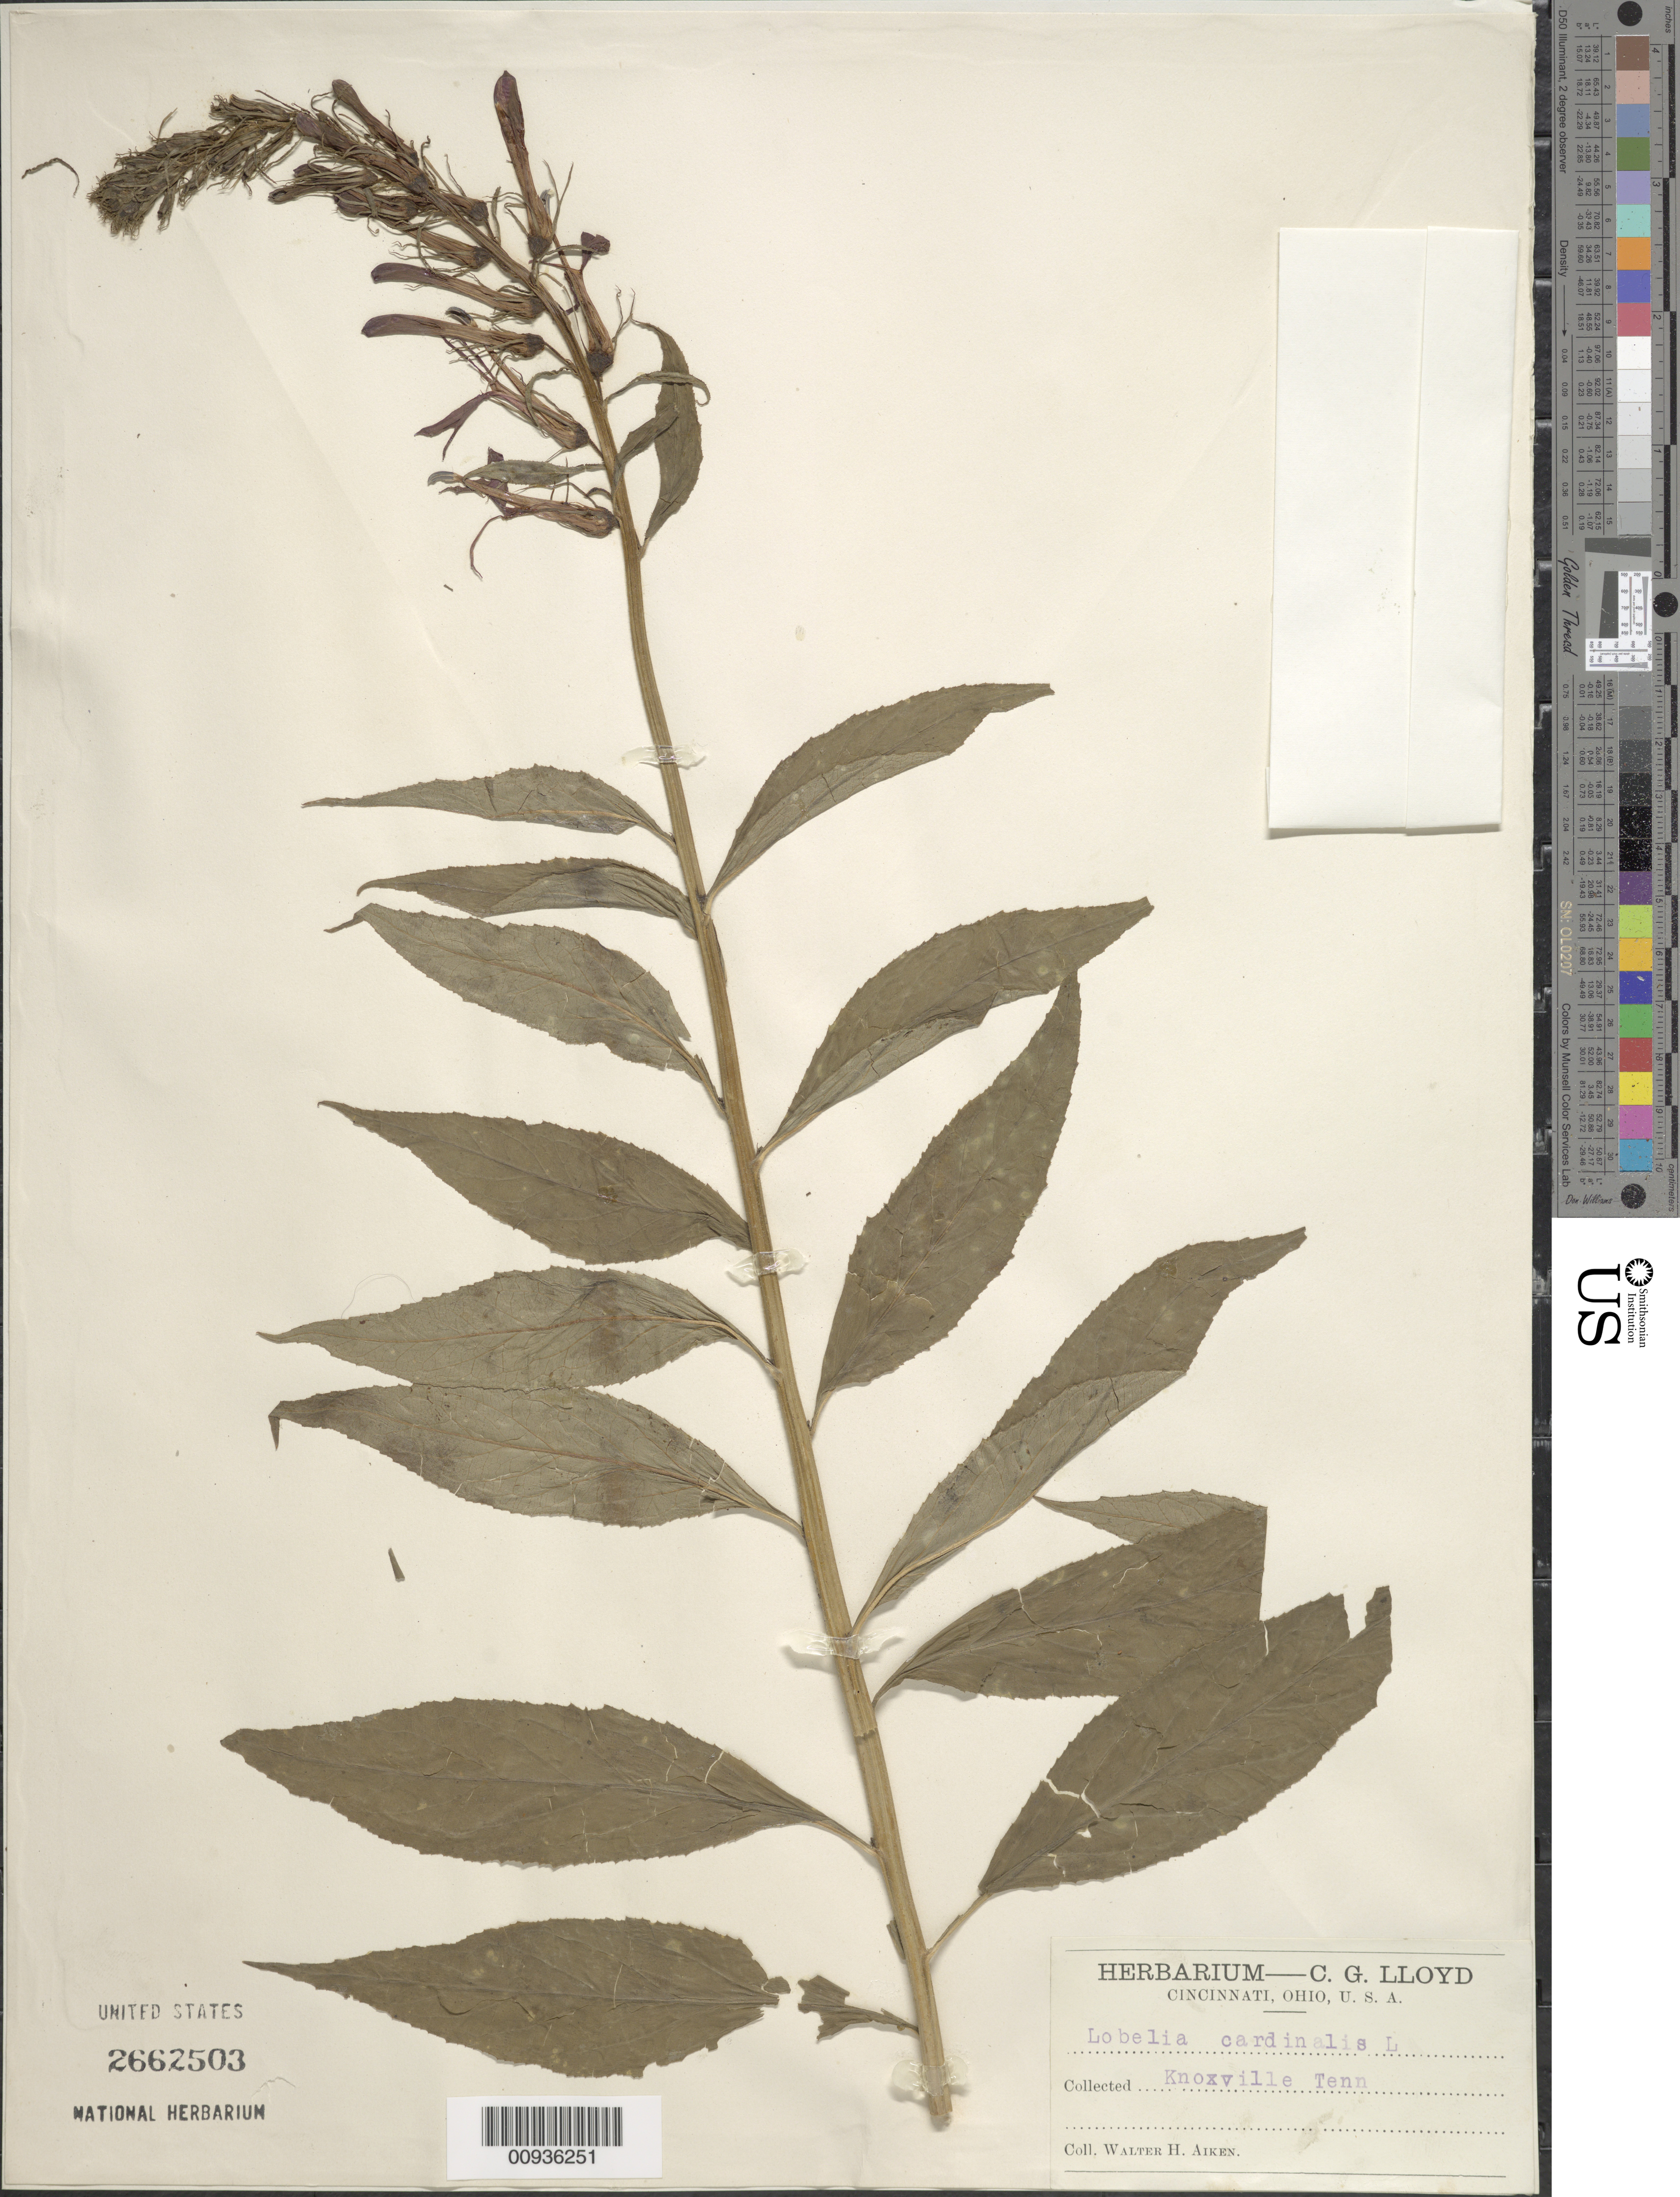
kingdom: Plantae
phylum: Tracheophyta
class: Magnoliopsida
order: Asterales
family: Campanulaceae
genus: Lobelia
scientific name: Lobelia cardinalis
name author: L.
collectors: W. Aiken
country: United States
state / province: Tennessee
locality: Knoxville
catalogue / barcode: US 2262503